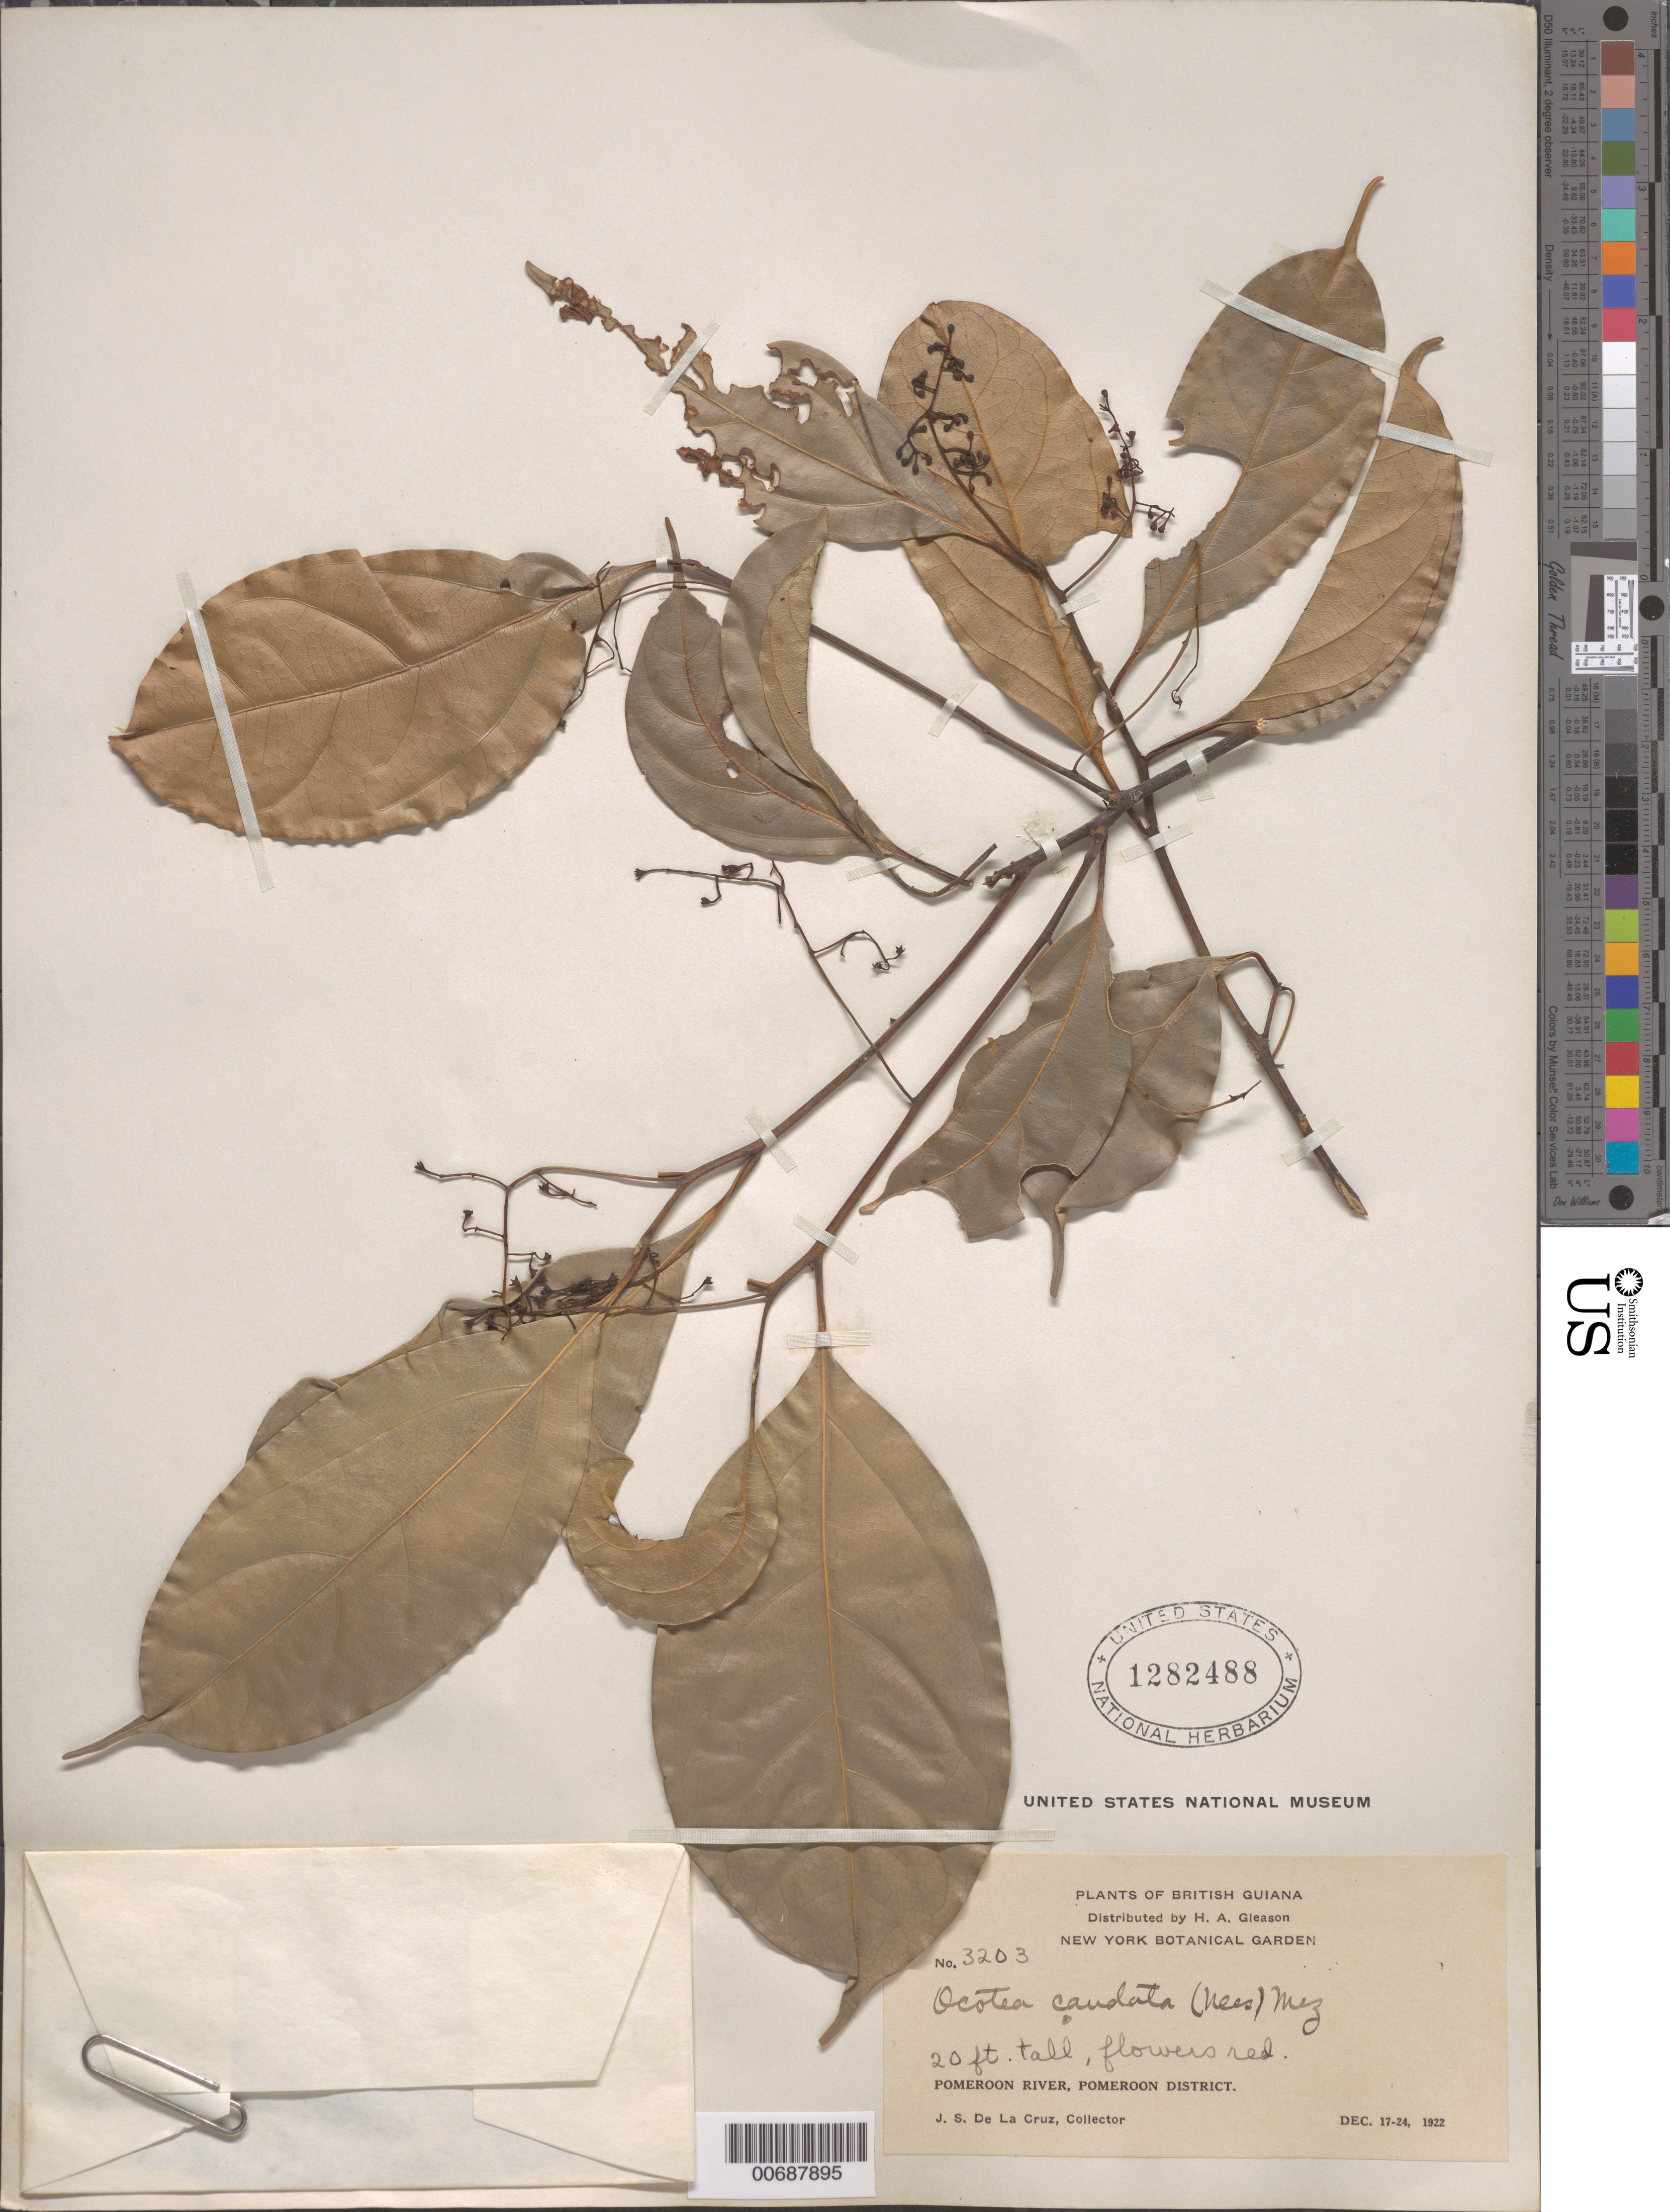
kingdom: Plantae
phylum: Tracheophyta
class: Magnoliopsida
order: Laurales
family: Lauraceae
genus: Ocotea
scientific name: Ocotea caudata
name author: (Nees) Mez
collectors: J. S. de la Cruz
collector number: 3203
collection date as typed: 17-Dec-22 to 24-Dec-22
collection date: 1922-12-17/1922-12-24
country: Guyana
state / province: Pomeroon-Supenaam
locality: Pomeroon R.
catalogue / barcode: US 1282488